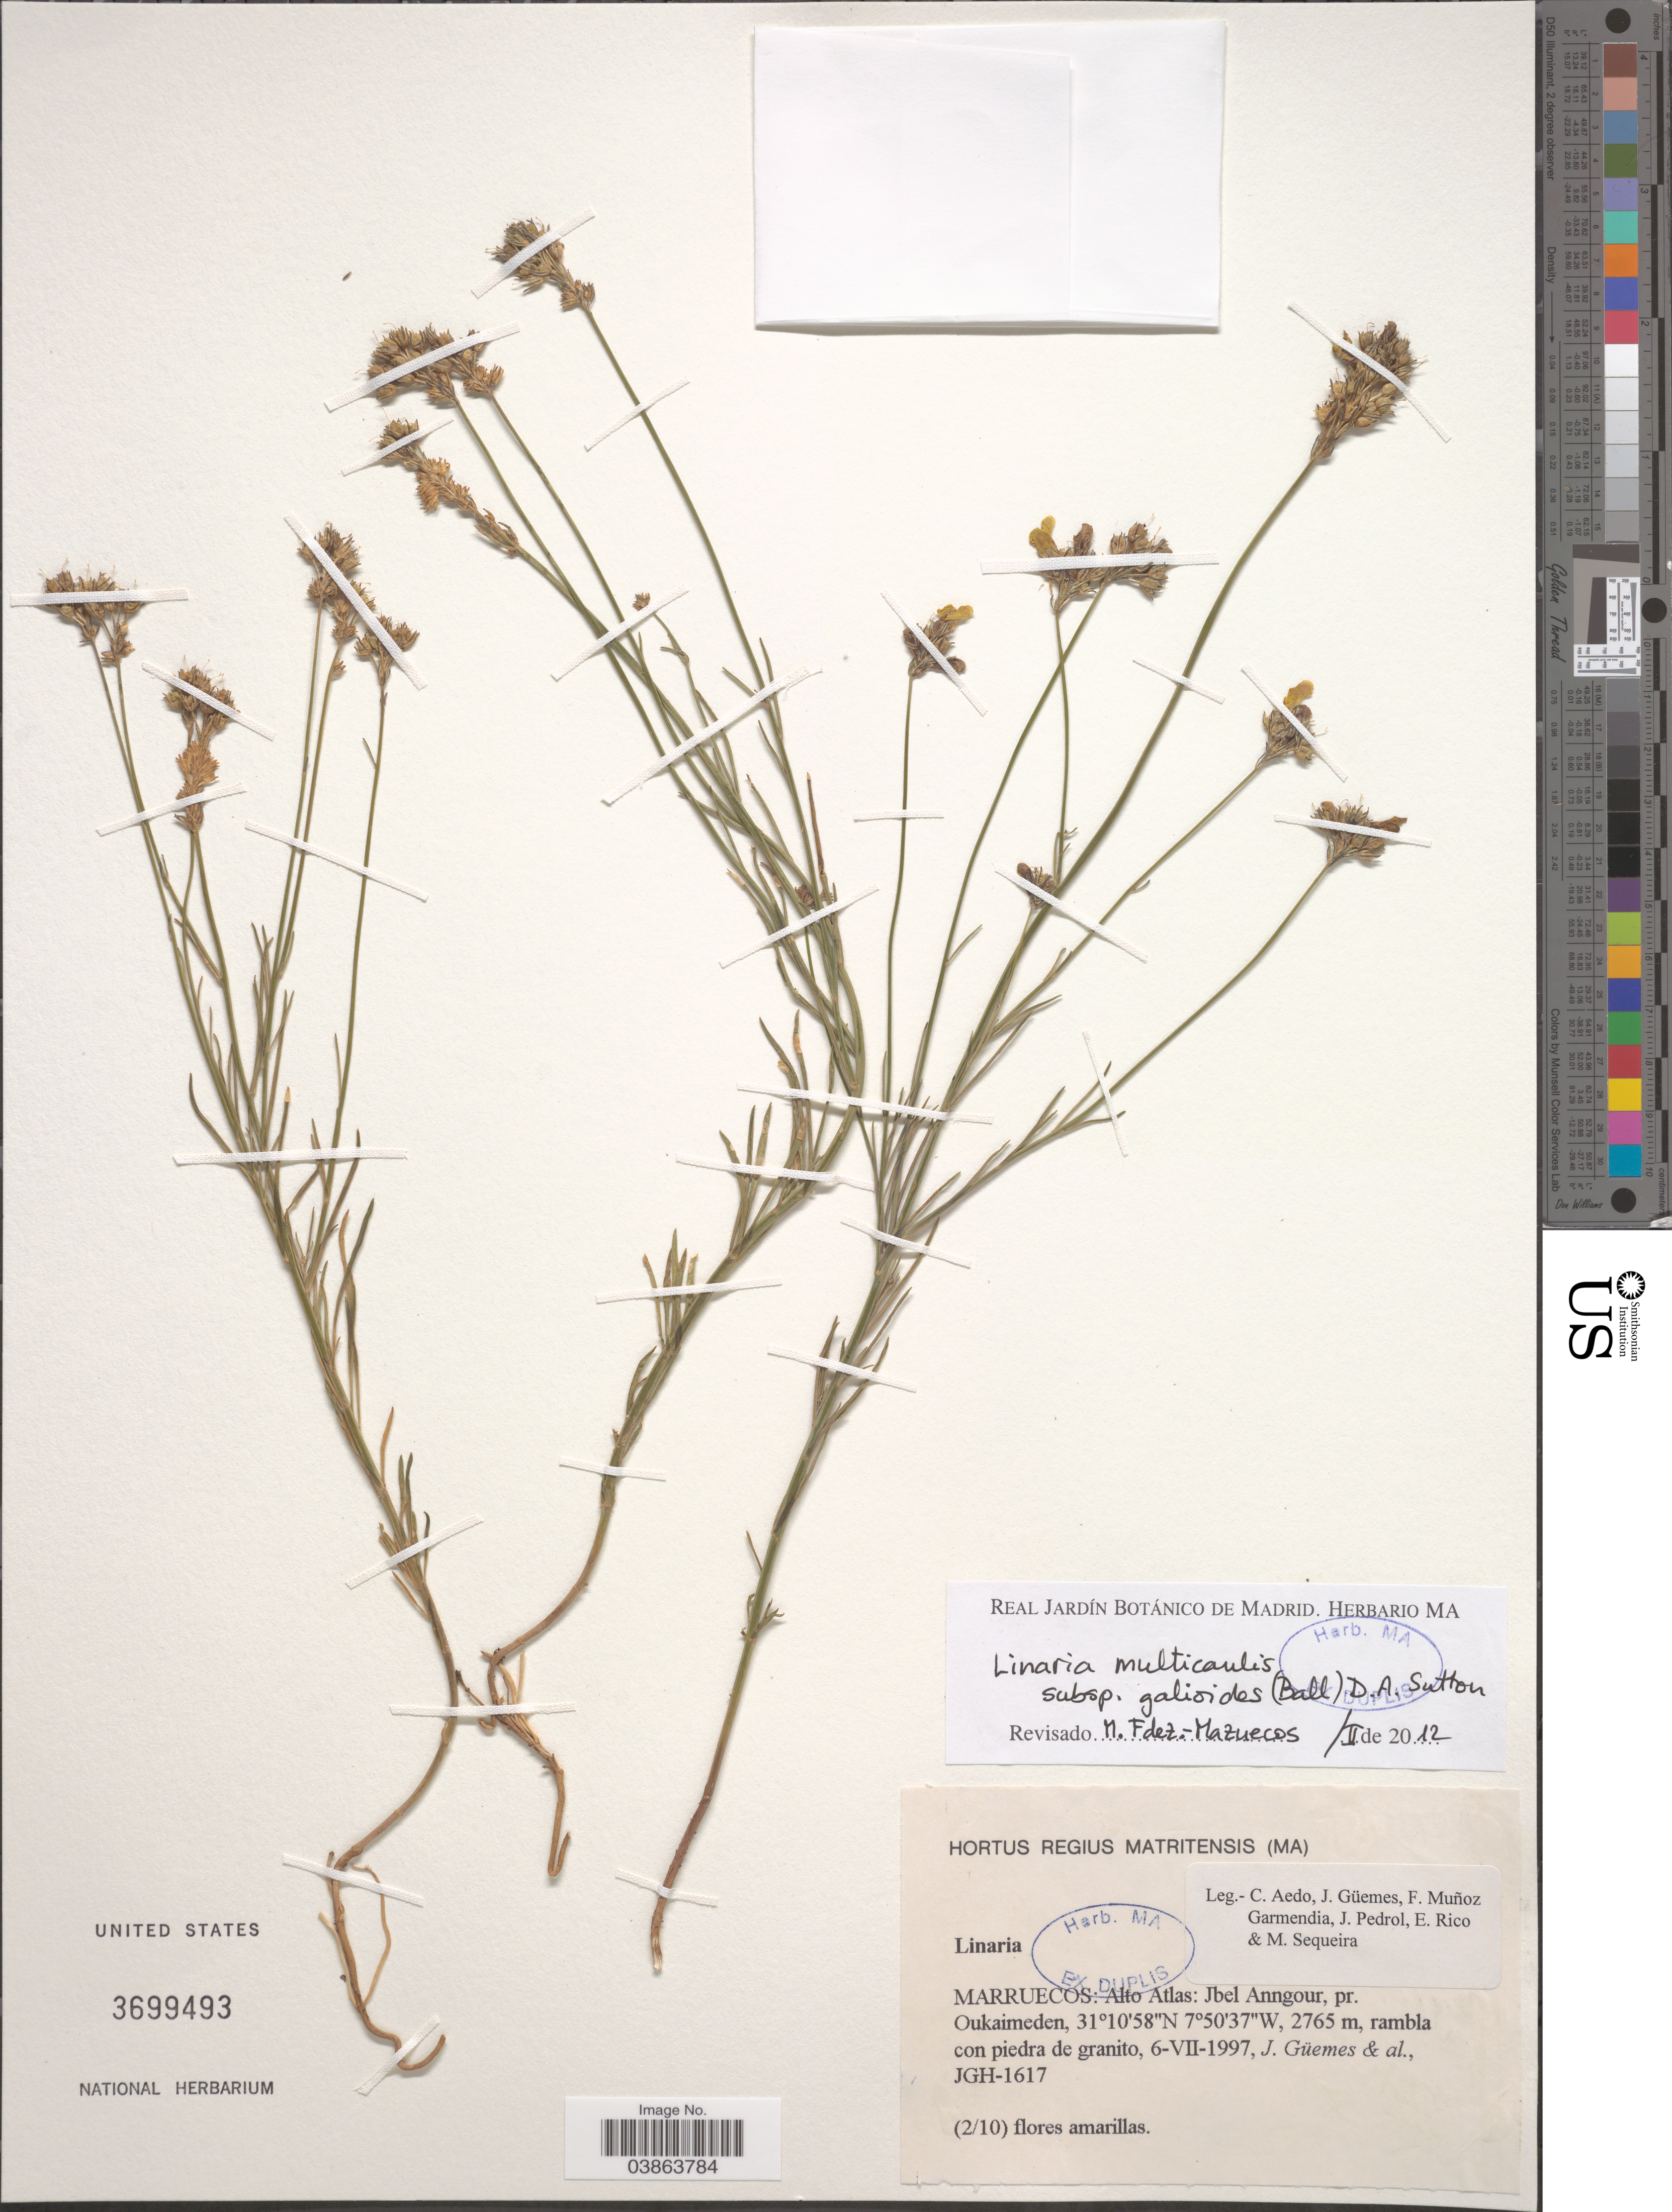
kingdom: Plantae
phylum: Tracheophyta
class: Magnoliopsida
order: Lamiales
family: Plantaginaceae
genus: Linaria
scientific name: Linaria multicaulis subsp. galioides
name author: (Ball) D.A. Sutton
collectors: J. Güemes & et al.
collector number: JGH-1617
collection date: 1997-07-06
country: Morocco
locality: Marruecos: Alto Atlas: Jbel Anngour, pr. Oukaimeden.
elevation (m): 2765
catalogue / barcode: US 3699493